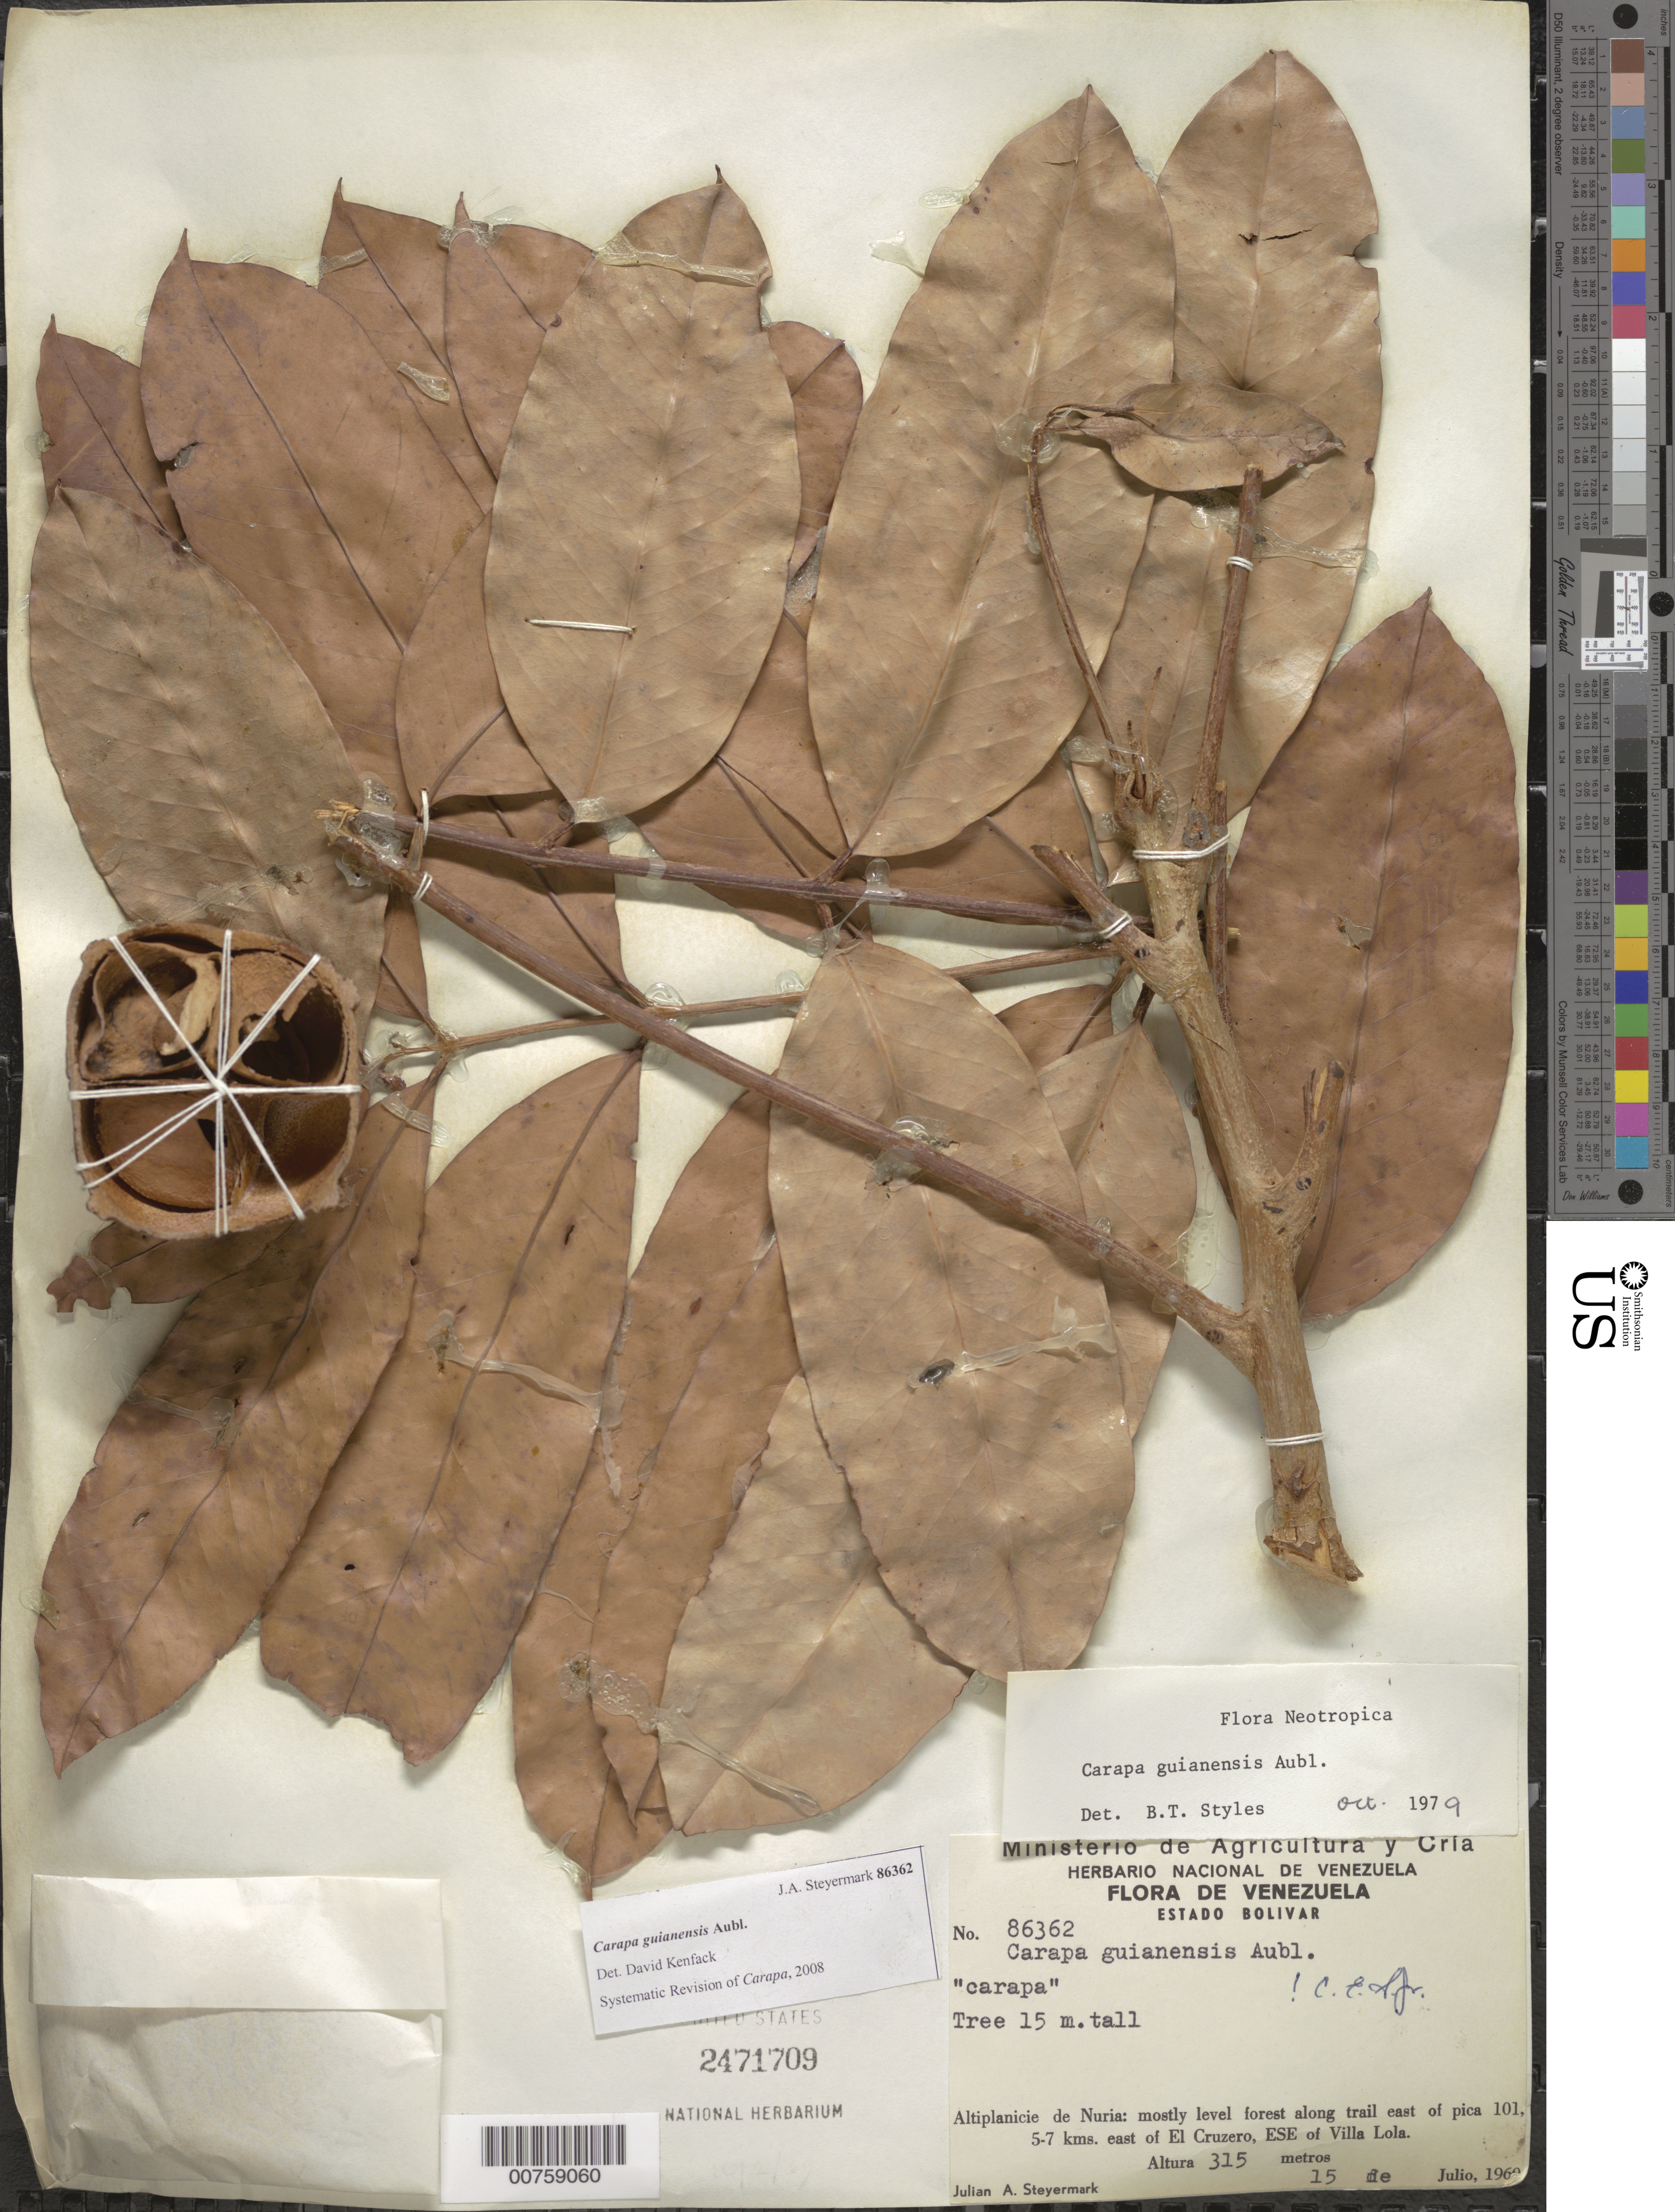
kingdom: Plantae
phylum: Tracheophyta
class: Magnoliopsida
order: Sapindales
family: Meliaceae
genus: Carapa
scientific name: Carapa guianensis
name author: Aubl.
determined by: Styles, B. T.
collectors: J. Steyermark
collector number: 86362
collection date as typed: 15-Jul-60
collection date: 1960-07-15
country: Venezuela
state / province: Bolívar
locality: Altiplanicie de Nuria, trail between El Cruzero and pk 101, ESE of Villa Lola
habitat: Forest along trail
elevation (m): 315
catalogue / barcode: US 2471709